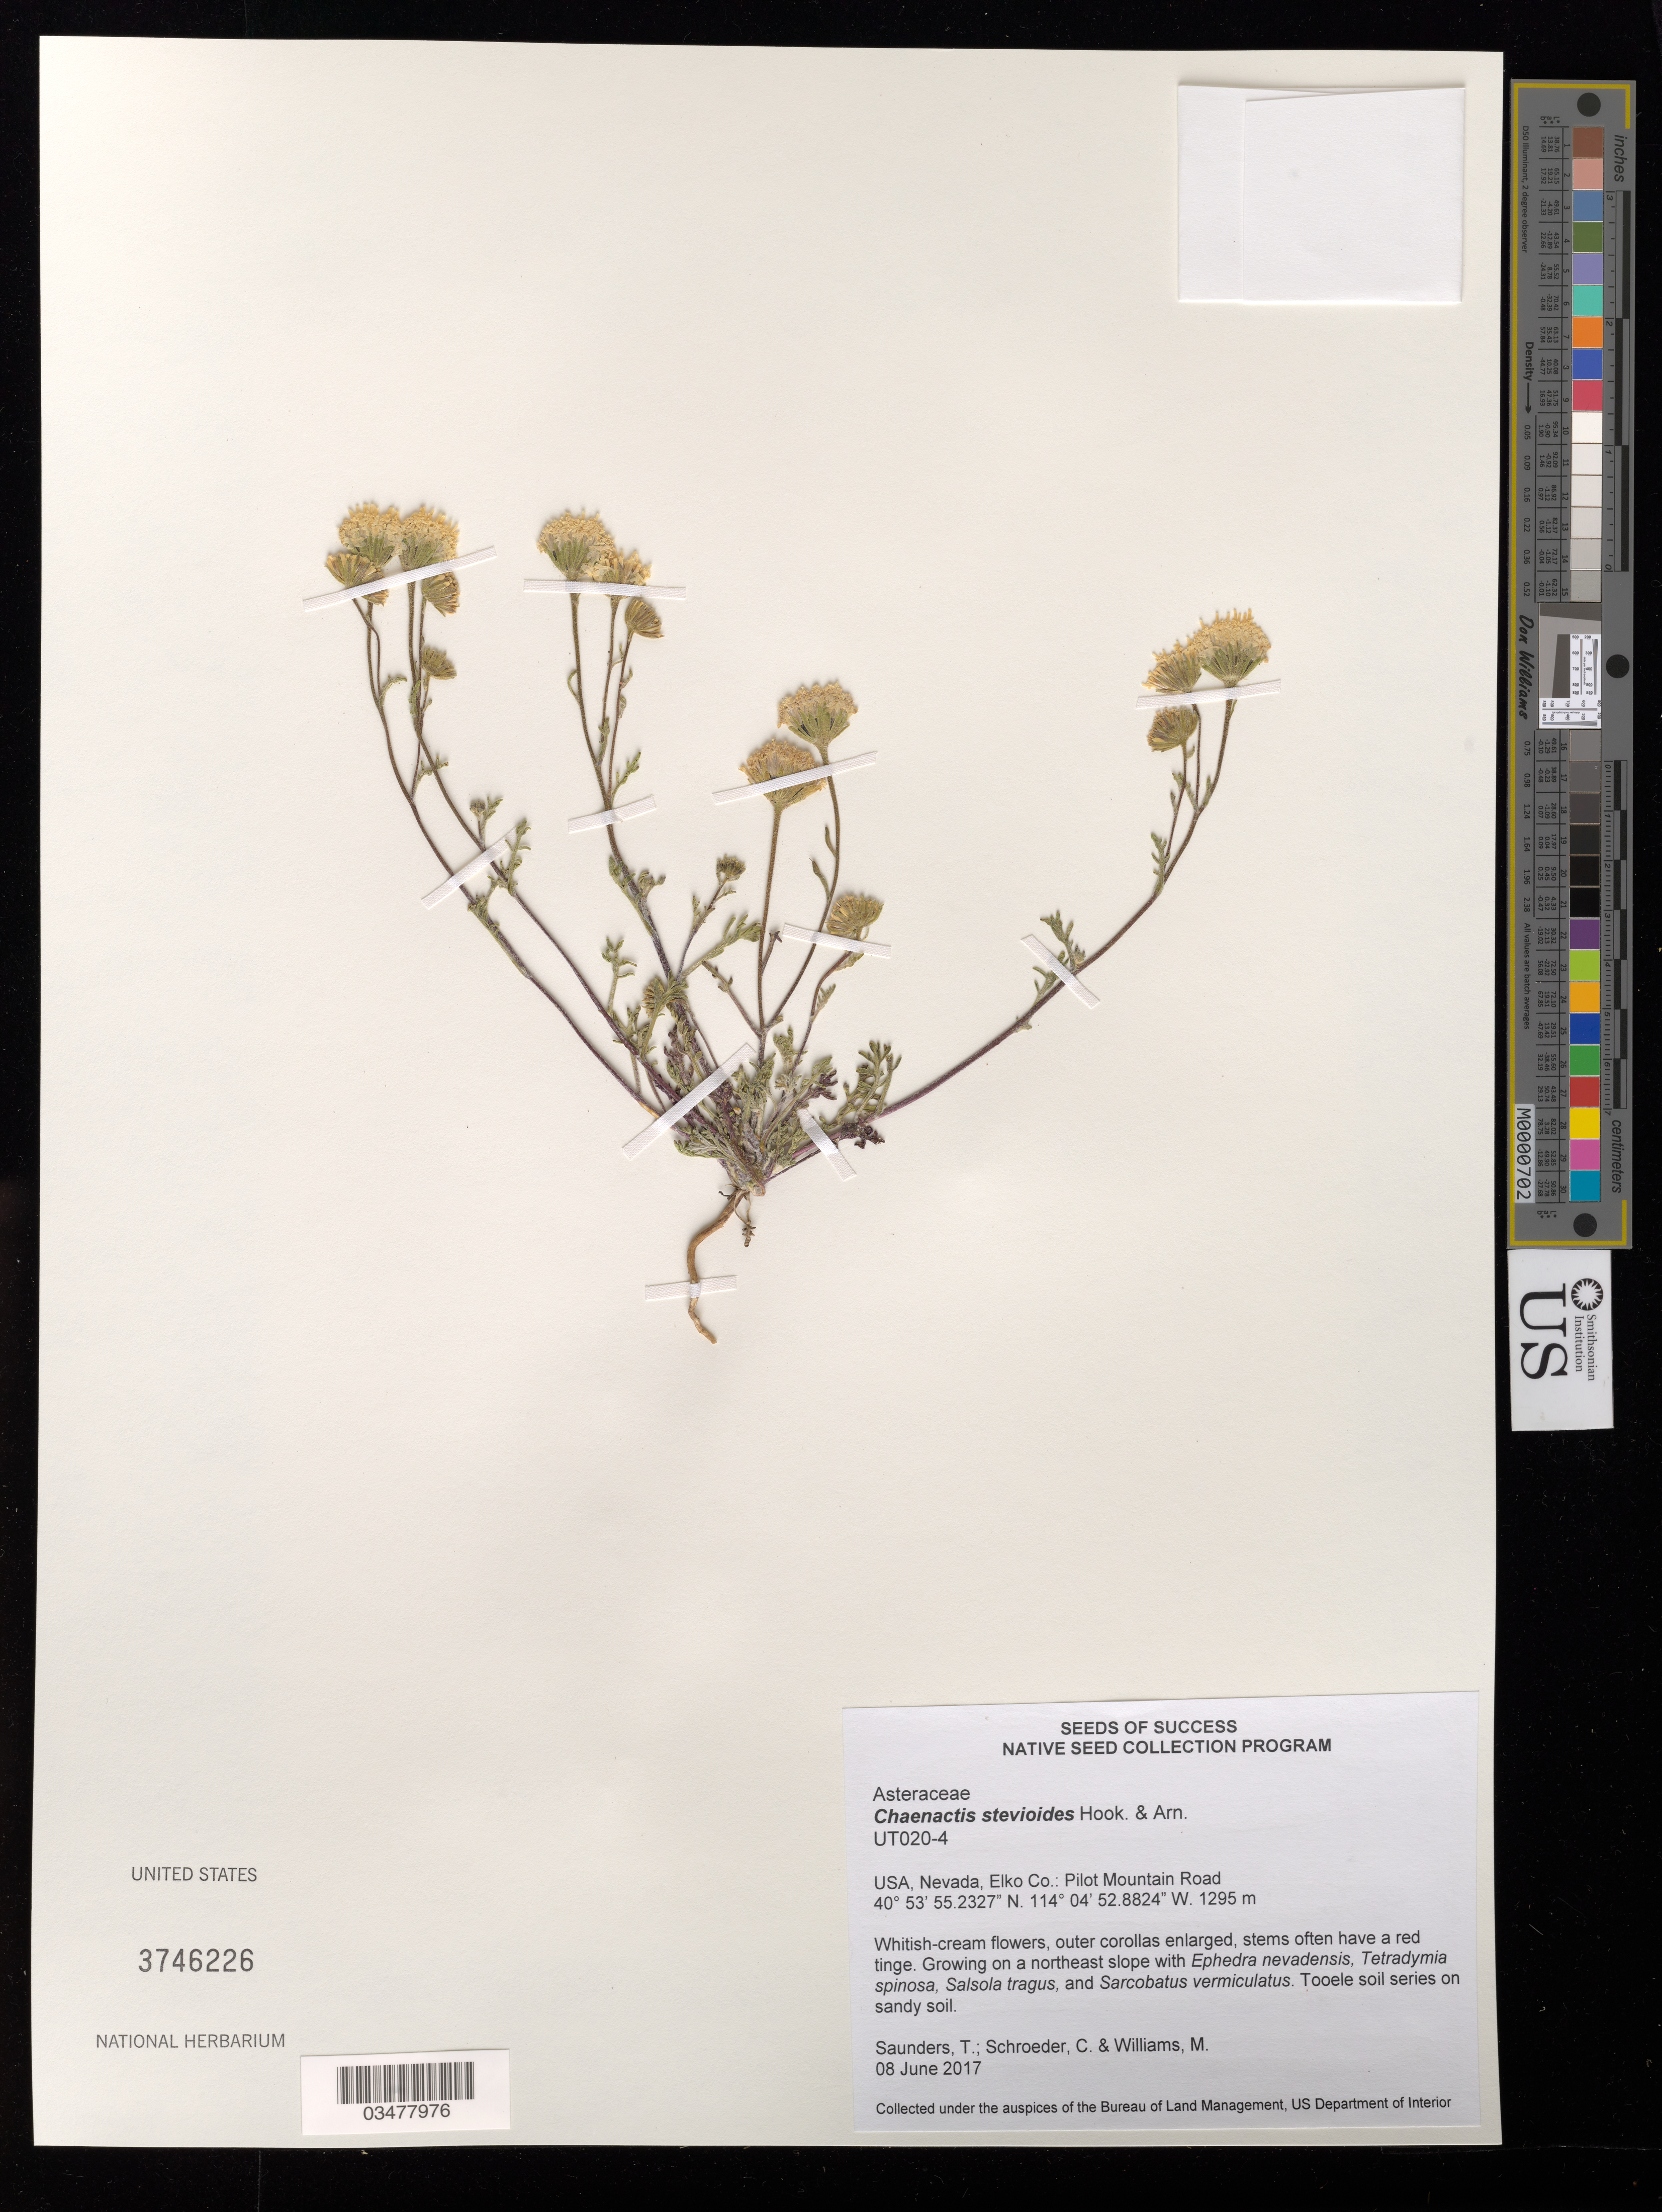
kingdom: Plantae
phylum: Tracheophyta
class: Magnoliopsida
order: Asterales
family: Asteraceae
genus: Chaenactis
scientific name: Chaenactis stevioides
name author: Hook. & Arn.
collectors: T. Saunders, C. Schroeder & M. Williams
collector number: UT020-4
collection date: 2017-06-08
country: United States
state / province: Nevada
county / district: Elko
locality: Pilot Peak Mountain Range, Pilot Mountain Road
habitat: Great Basin desert shrub. Sandy soil.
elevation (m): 1295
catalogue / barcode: US 3746226